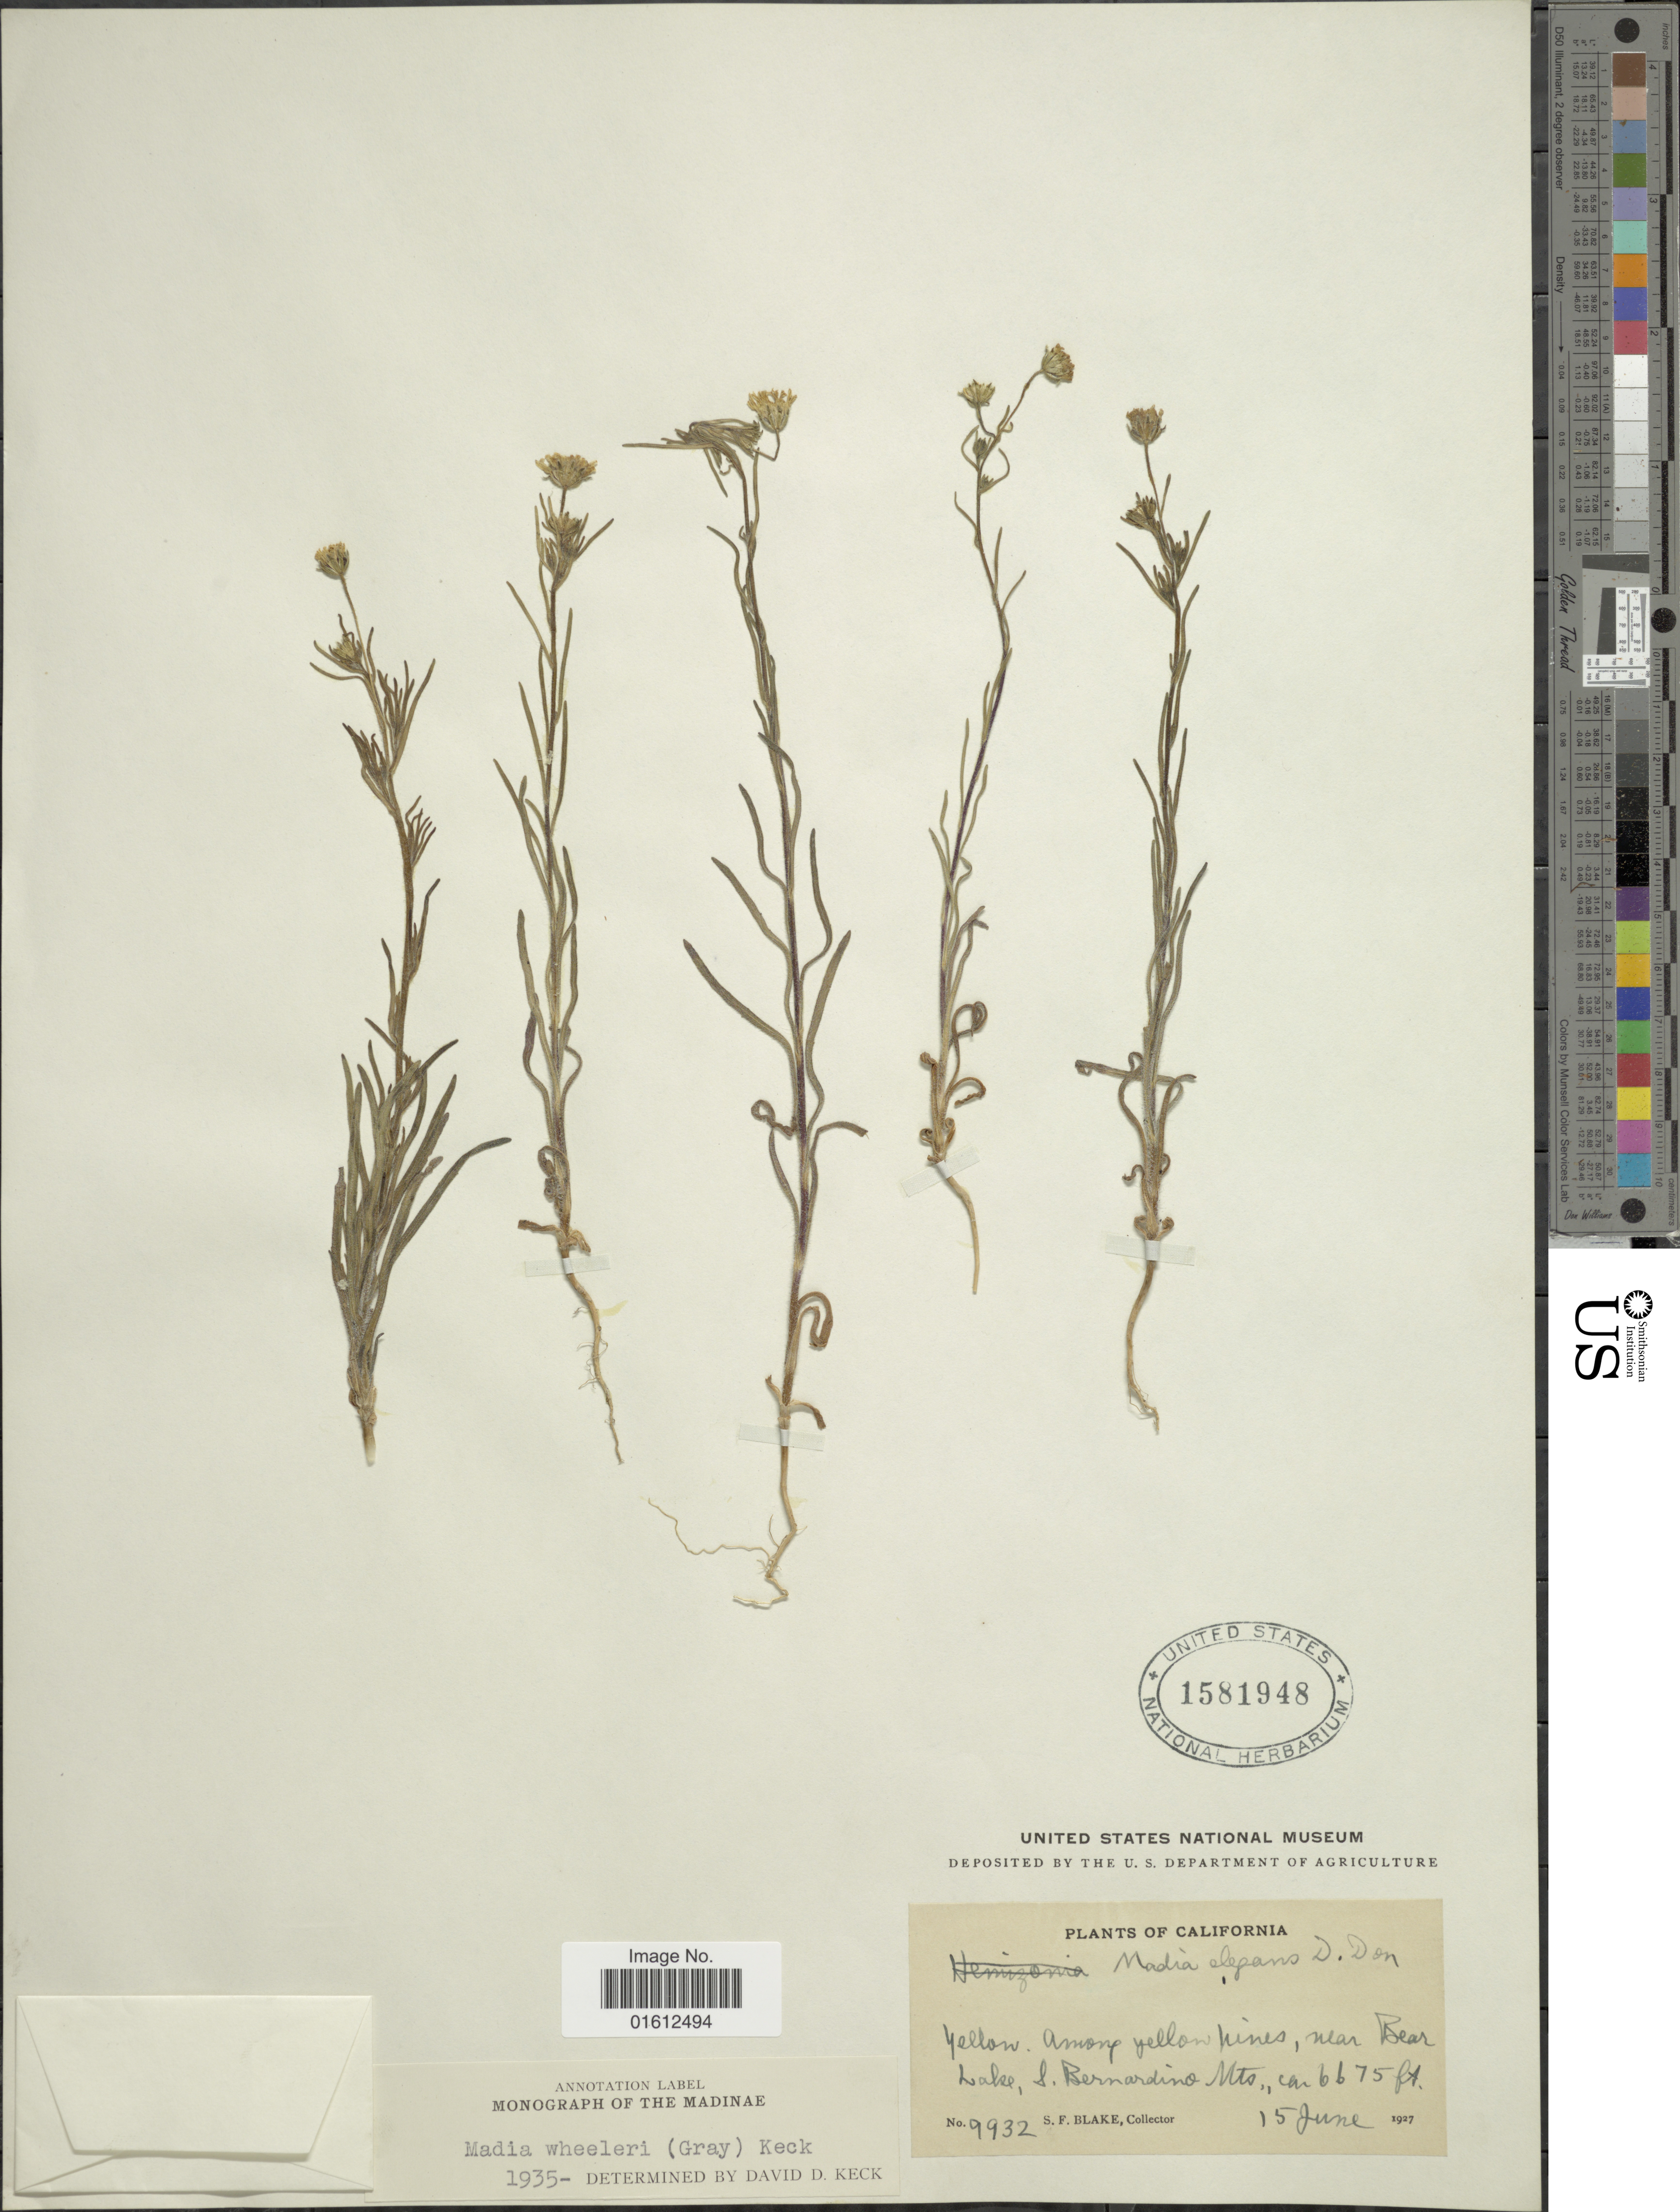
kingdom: Plantae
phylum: Tracheophyta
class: Magnoliopsida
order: Asterales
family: Asteraceae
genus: Madia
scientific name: Madia elegans subsp. wheeleri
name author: (A. Gray) D.D. Keck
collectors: S. Blake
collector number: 9932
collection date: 1927-06-15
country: United States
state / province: California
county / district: San Bernardino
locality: Among yellow pines, near Bear Lake, S. Bernardino Mts.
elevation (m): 2035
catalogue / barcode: US 1581948